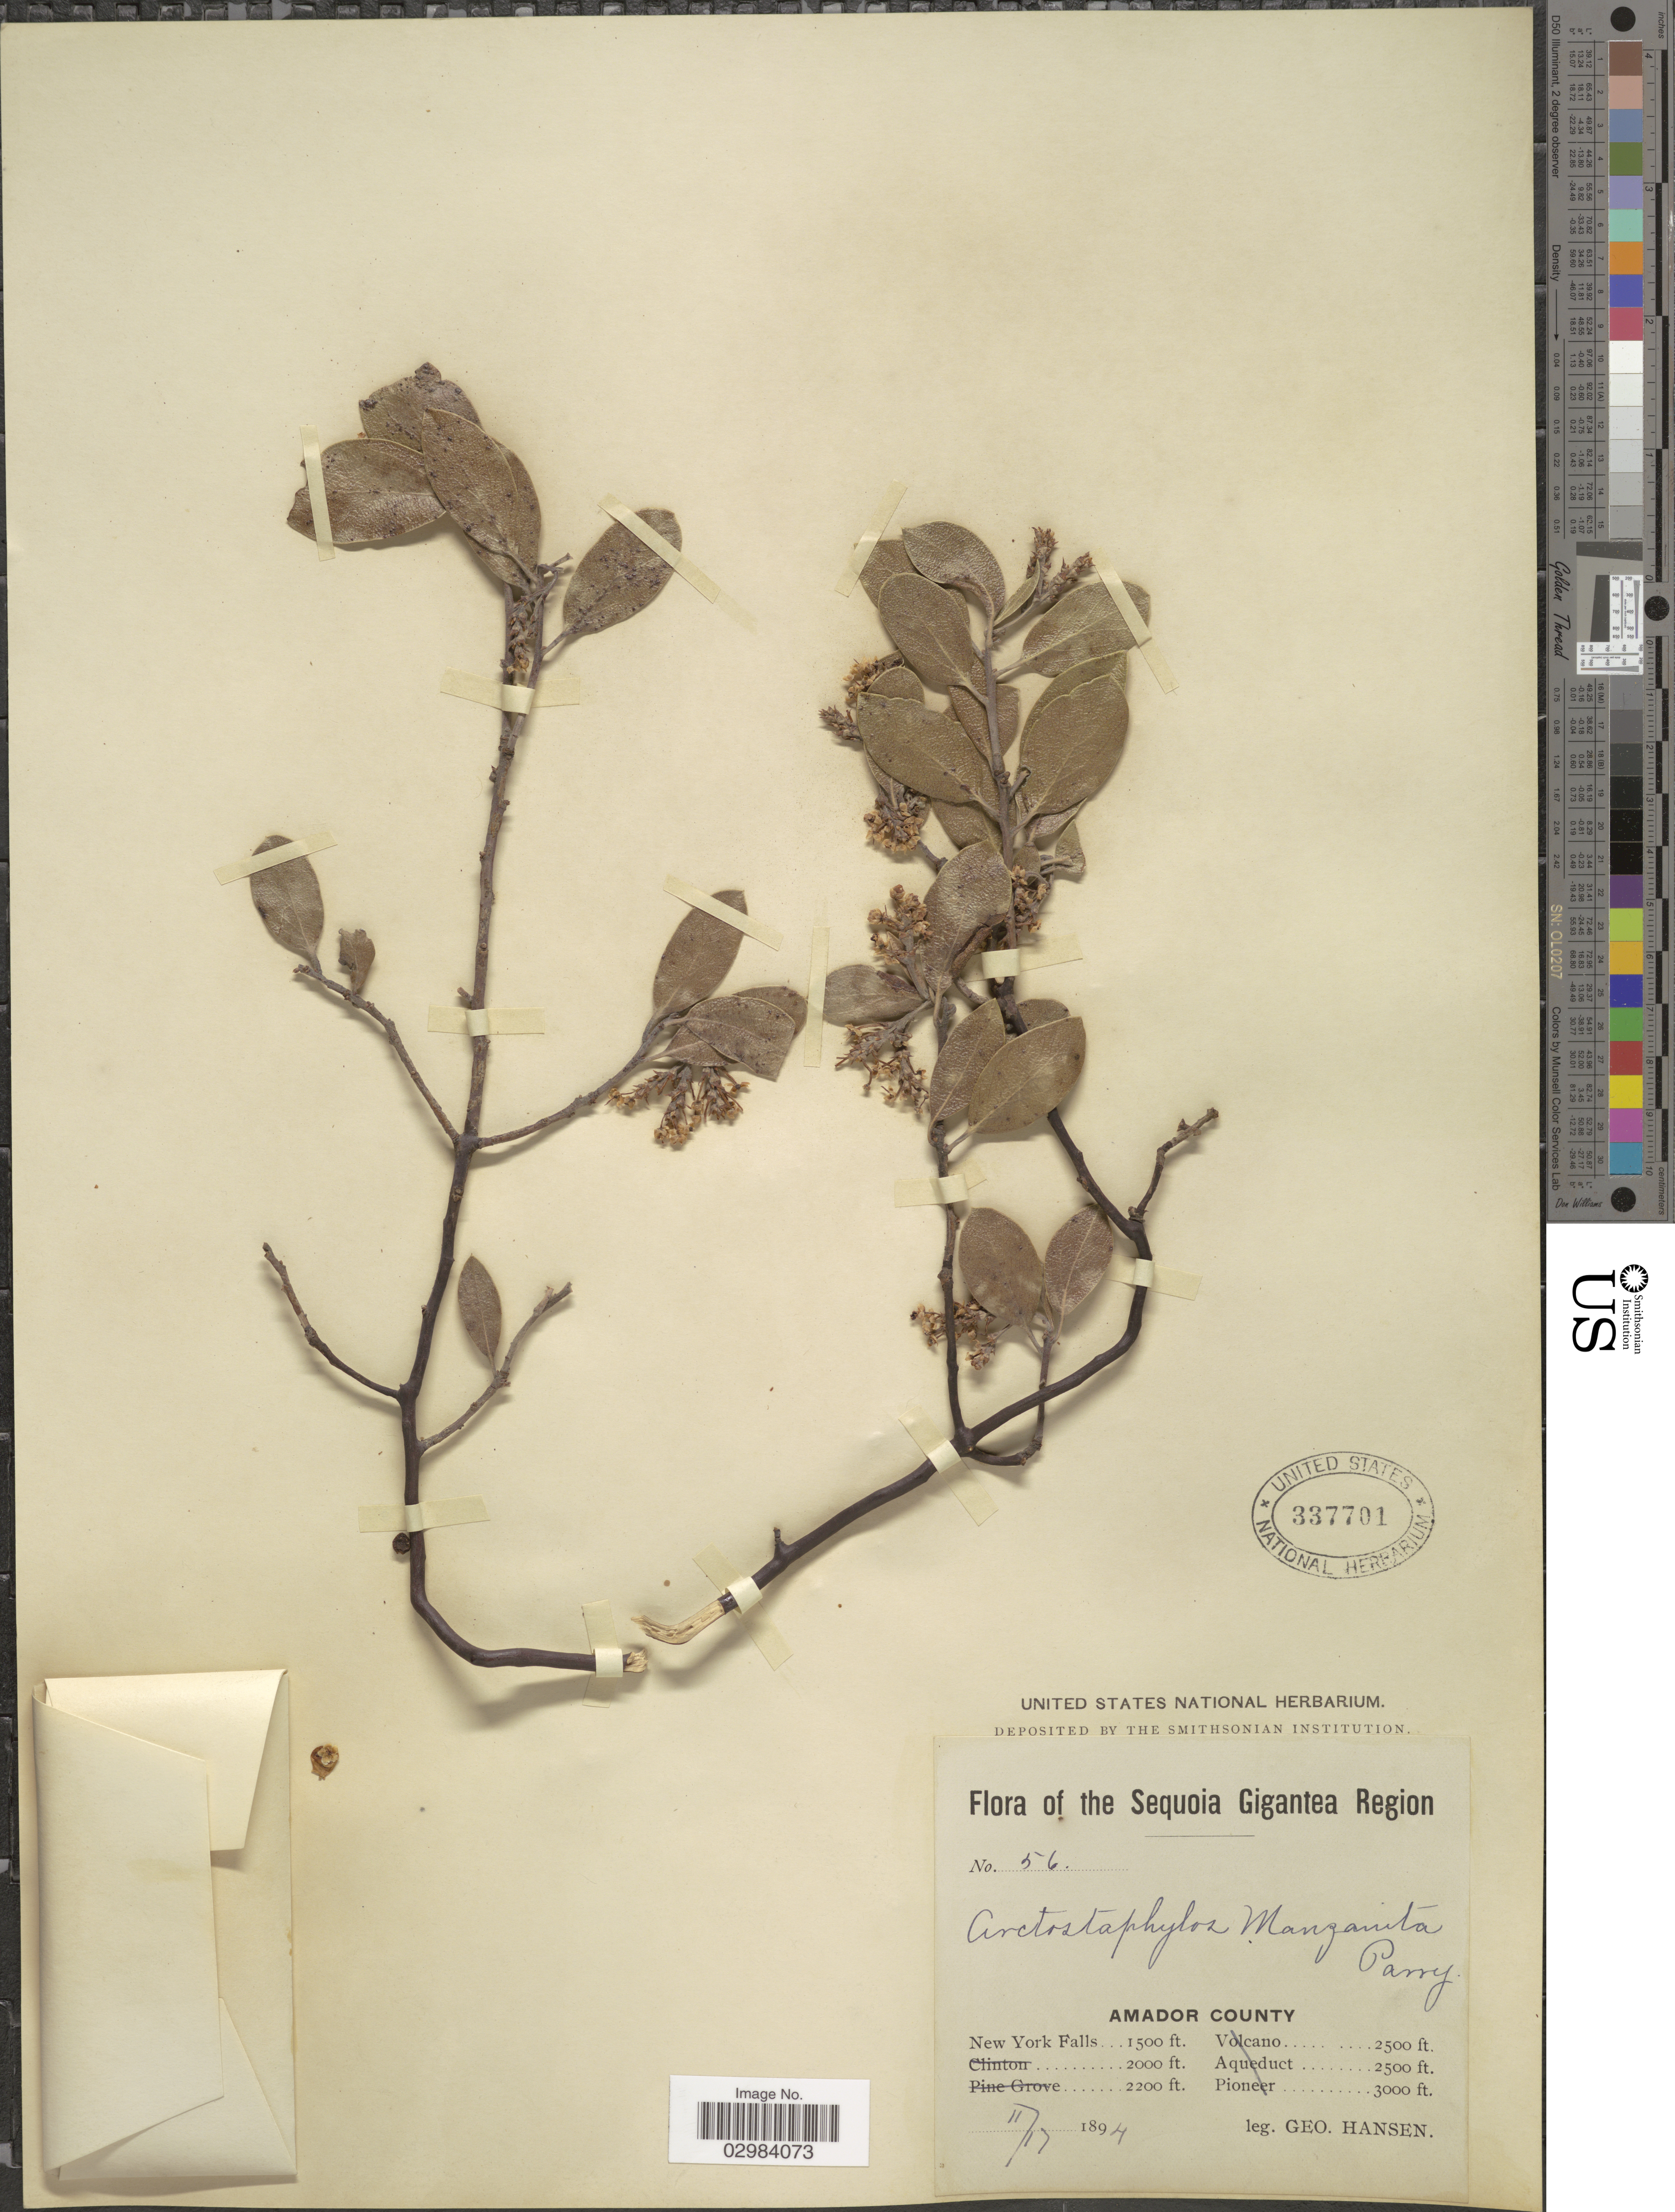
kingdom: Plantae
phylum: Tracheophyta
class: Magnoliopsida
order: Ericales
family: Ericaceae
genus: Arctostaphylos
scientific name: Arctostaphylos manzanita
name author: Parry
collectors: G. Hansen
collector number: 56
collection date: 1894-11-17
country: United States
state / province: New York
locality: Sequoia Gigantea Region, Amador County, New York Falls.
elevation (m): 457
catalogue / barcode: US 337701